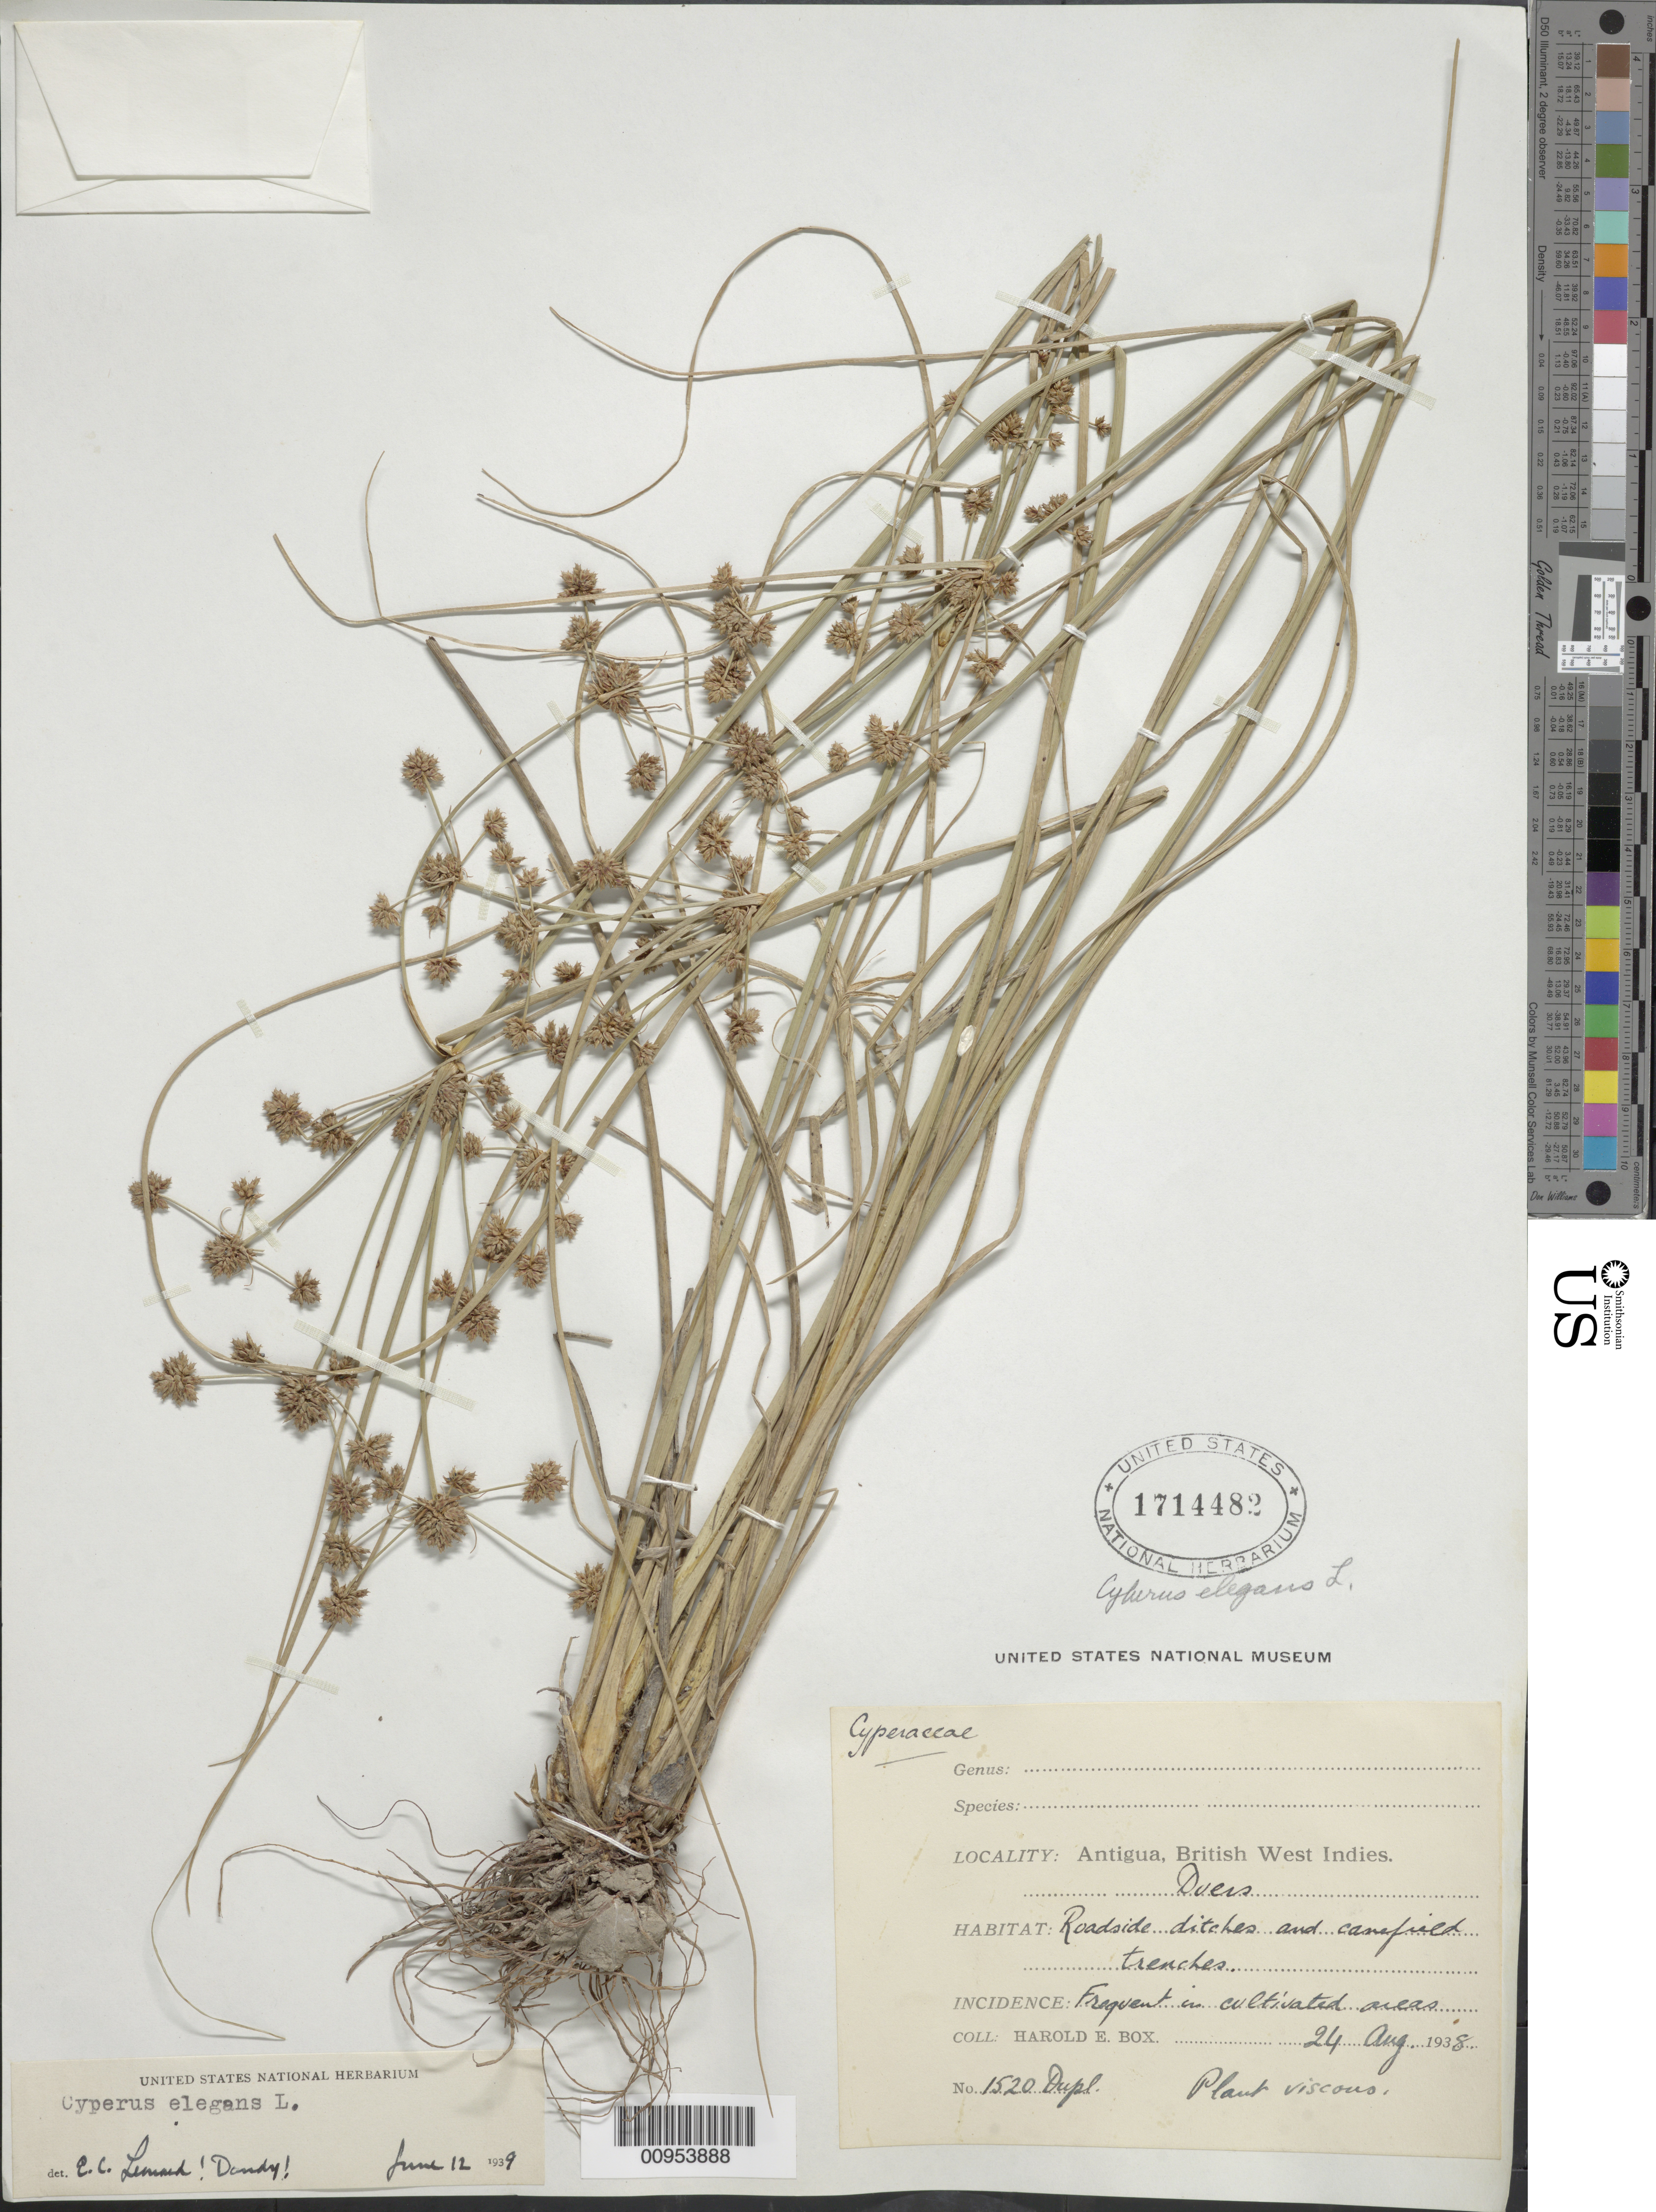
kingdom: Plantae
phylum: Tracheophyta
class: Liliopsida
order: Poales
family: Cyperaceae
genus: Cyperus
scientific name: Cyperus elegans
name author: L.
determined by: Leonard, Emery C., (US)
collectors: H. E. Box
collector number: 1520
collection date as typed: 24 Aug 1938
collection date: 1938-08-24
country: Antigua and Barbuda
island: Antigua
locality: Duers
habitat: Roadside ditches and canefield trenches, cultivated areas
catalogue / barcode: US 1714482